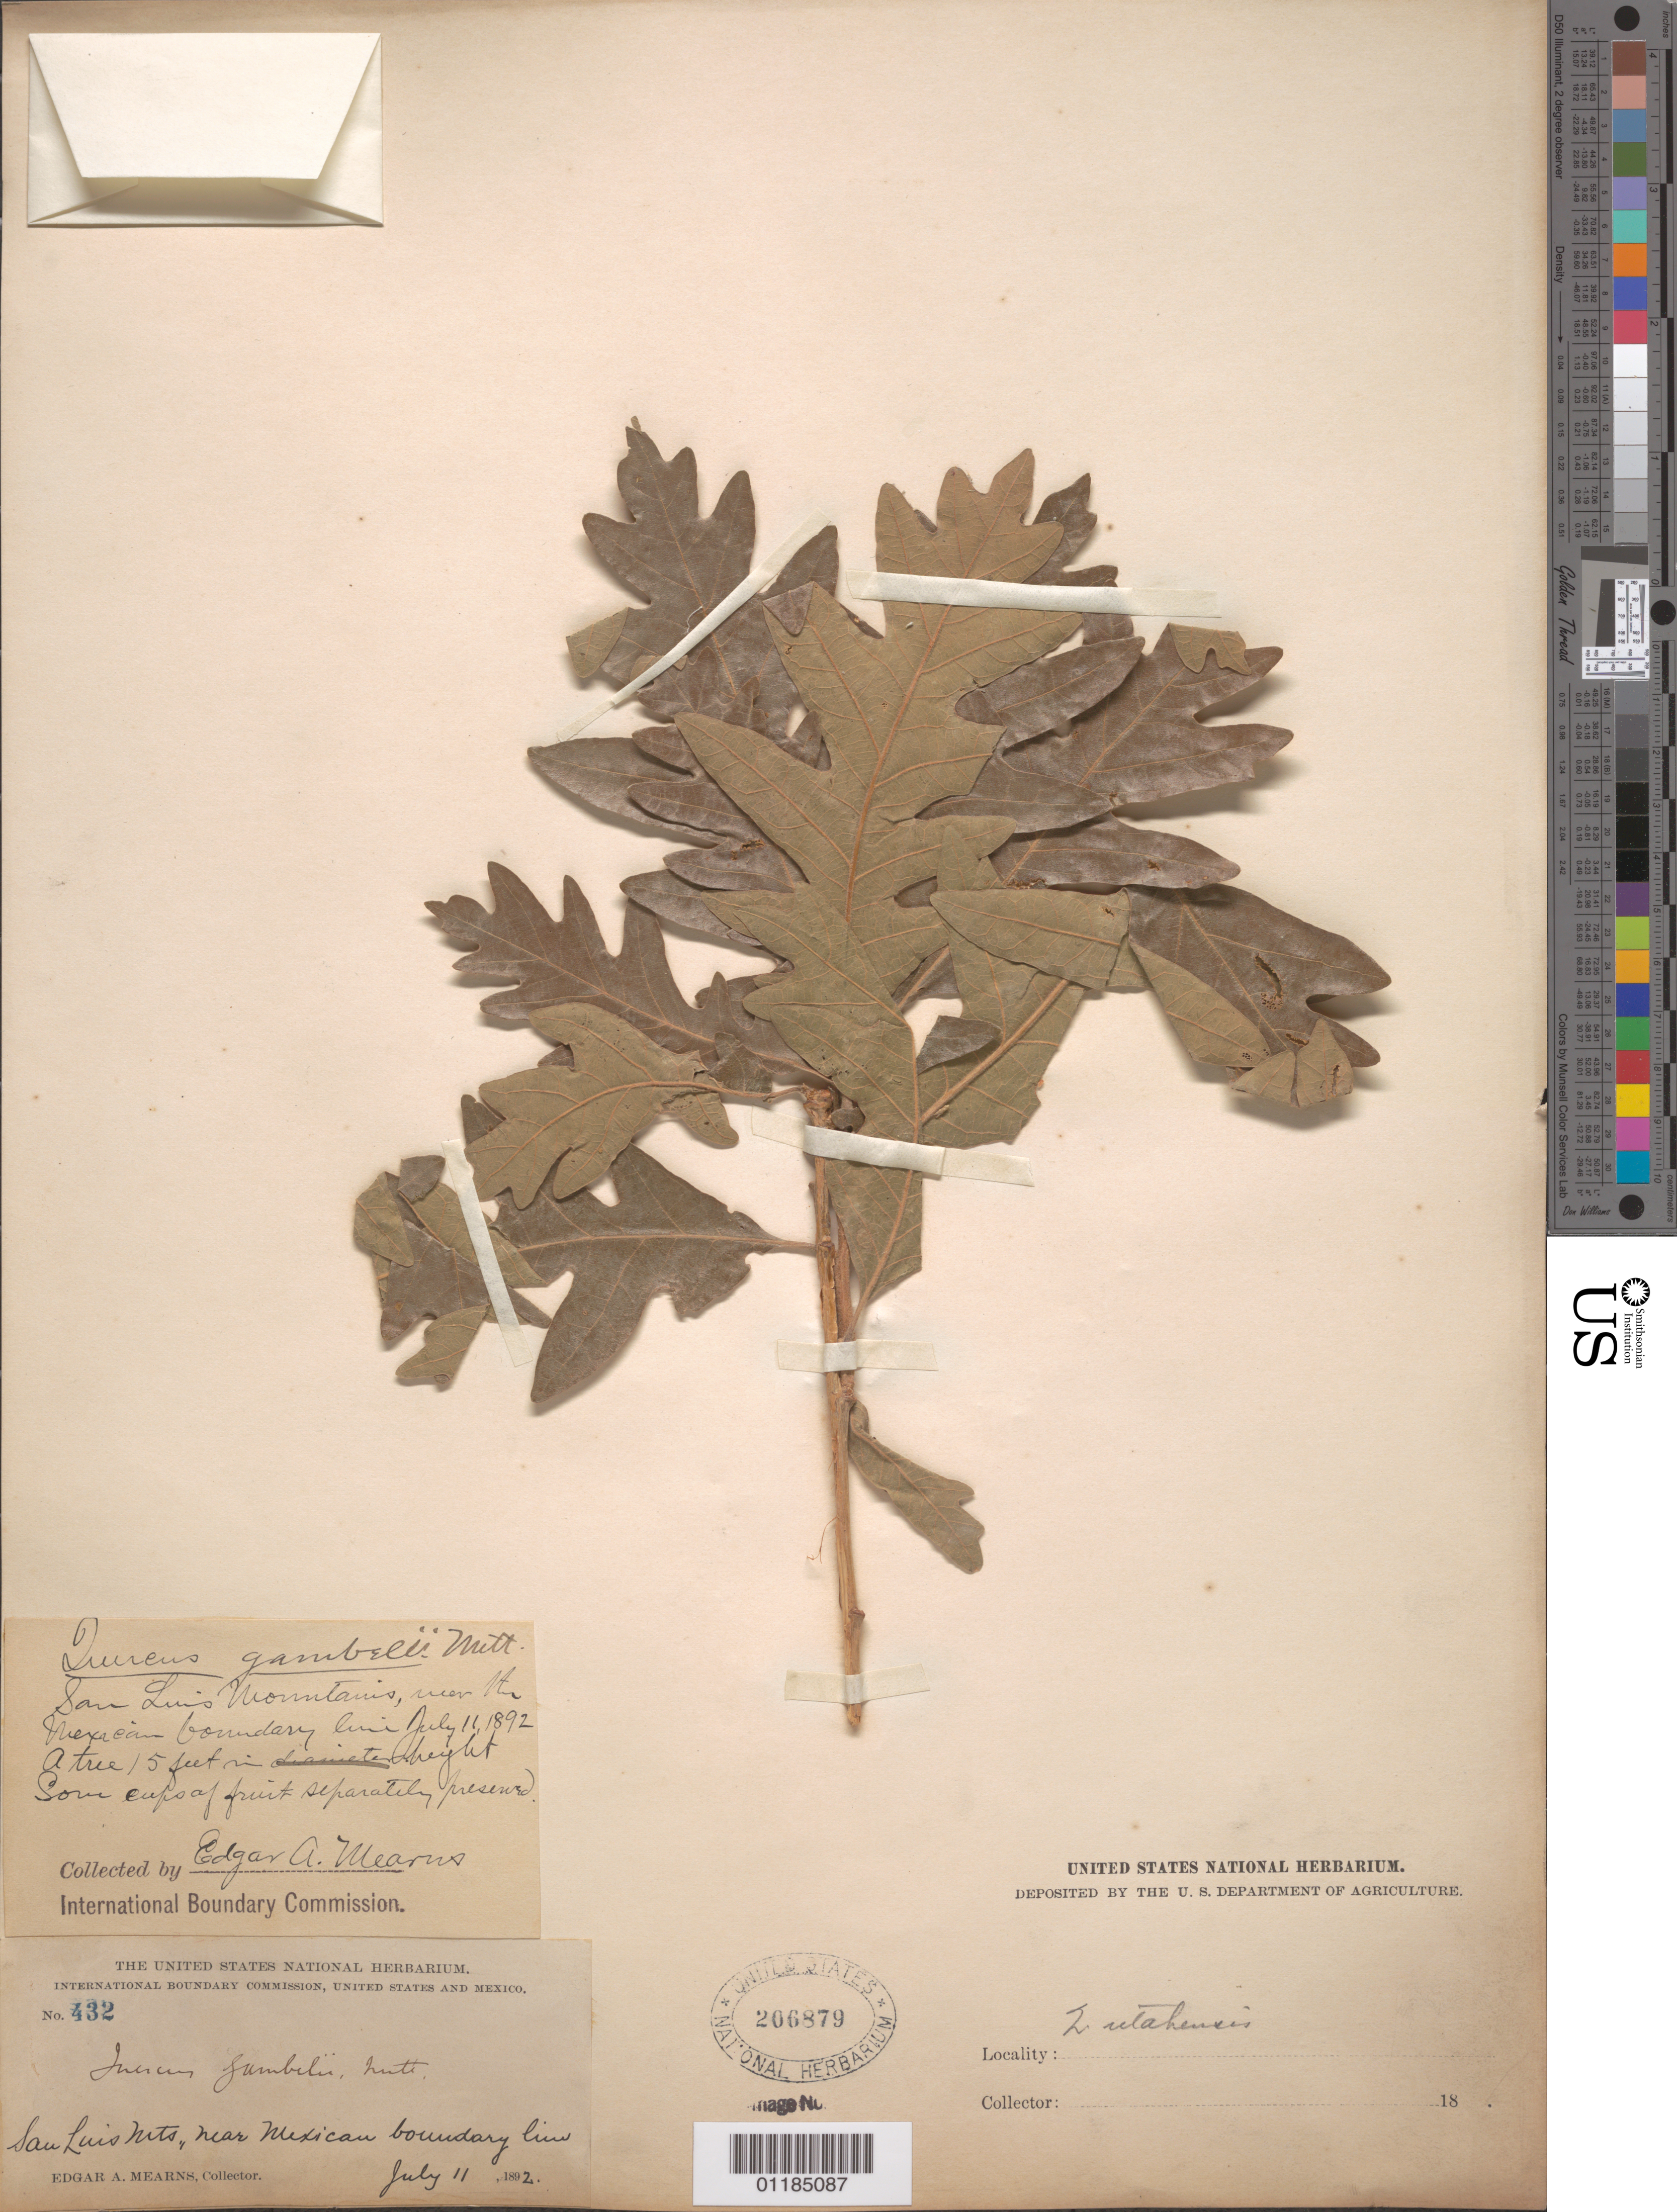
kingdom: Plantae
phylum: Tracheophyta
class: Magnoliopsida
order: Fagales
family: Fagaceae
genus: Quercus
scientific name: Quercus gambelii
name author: Nutt.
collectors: E. A. Mearns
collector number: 432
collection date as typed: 11 Jul 1892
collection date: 1892-07-11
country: Mexico / United States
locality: San Luis Mts., near Mexican boundary Line.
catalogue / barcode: US 206879